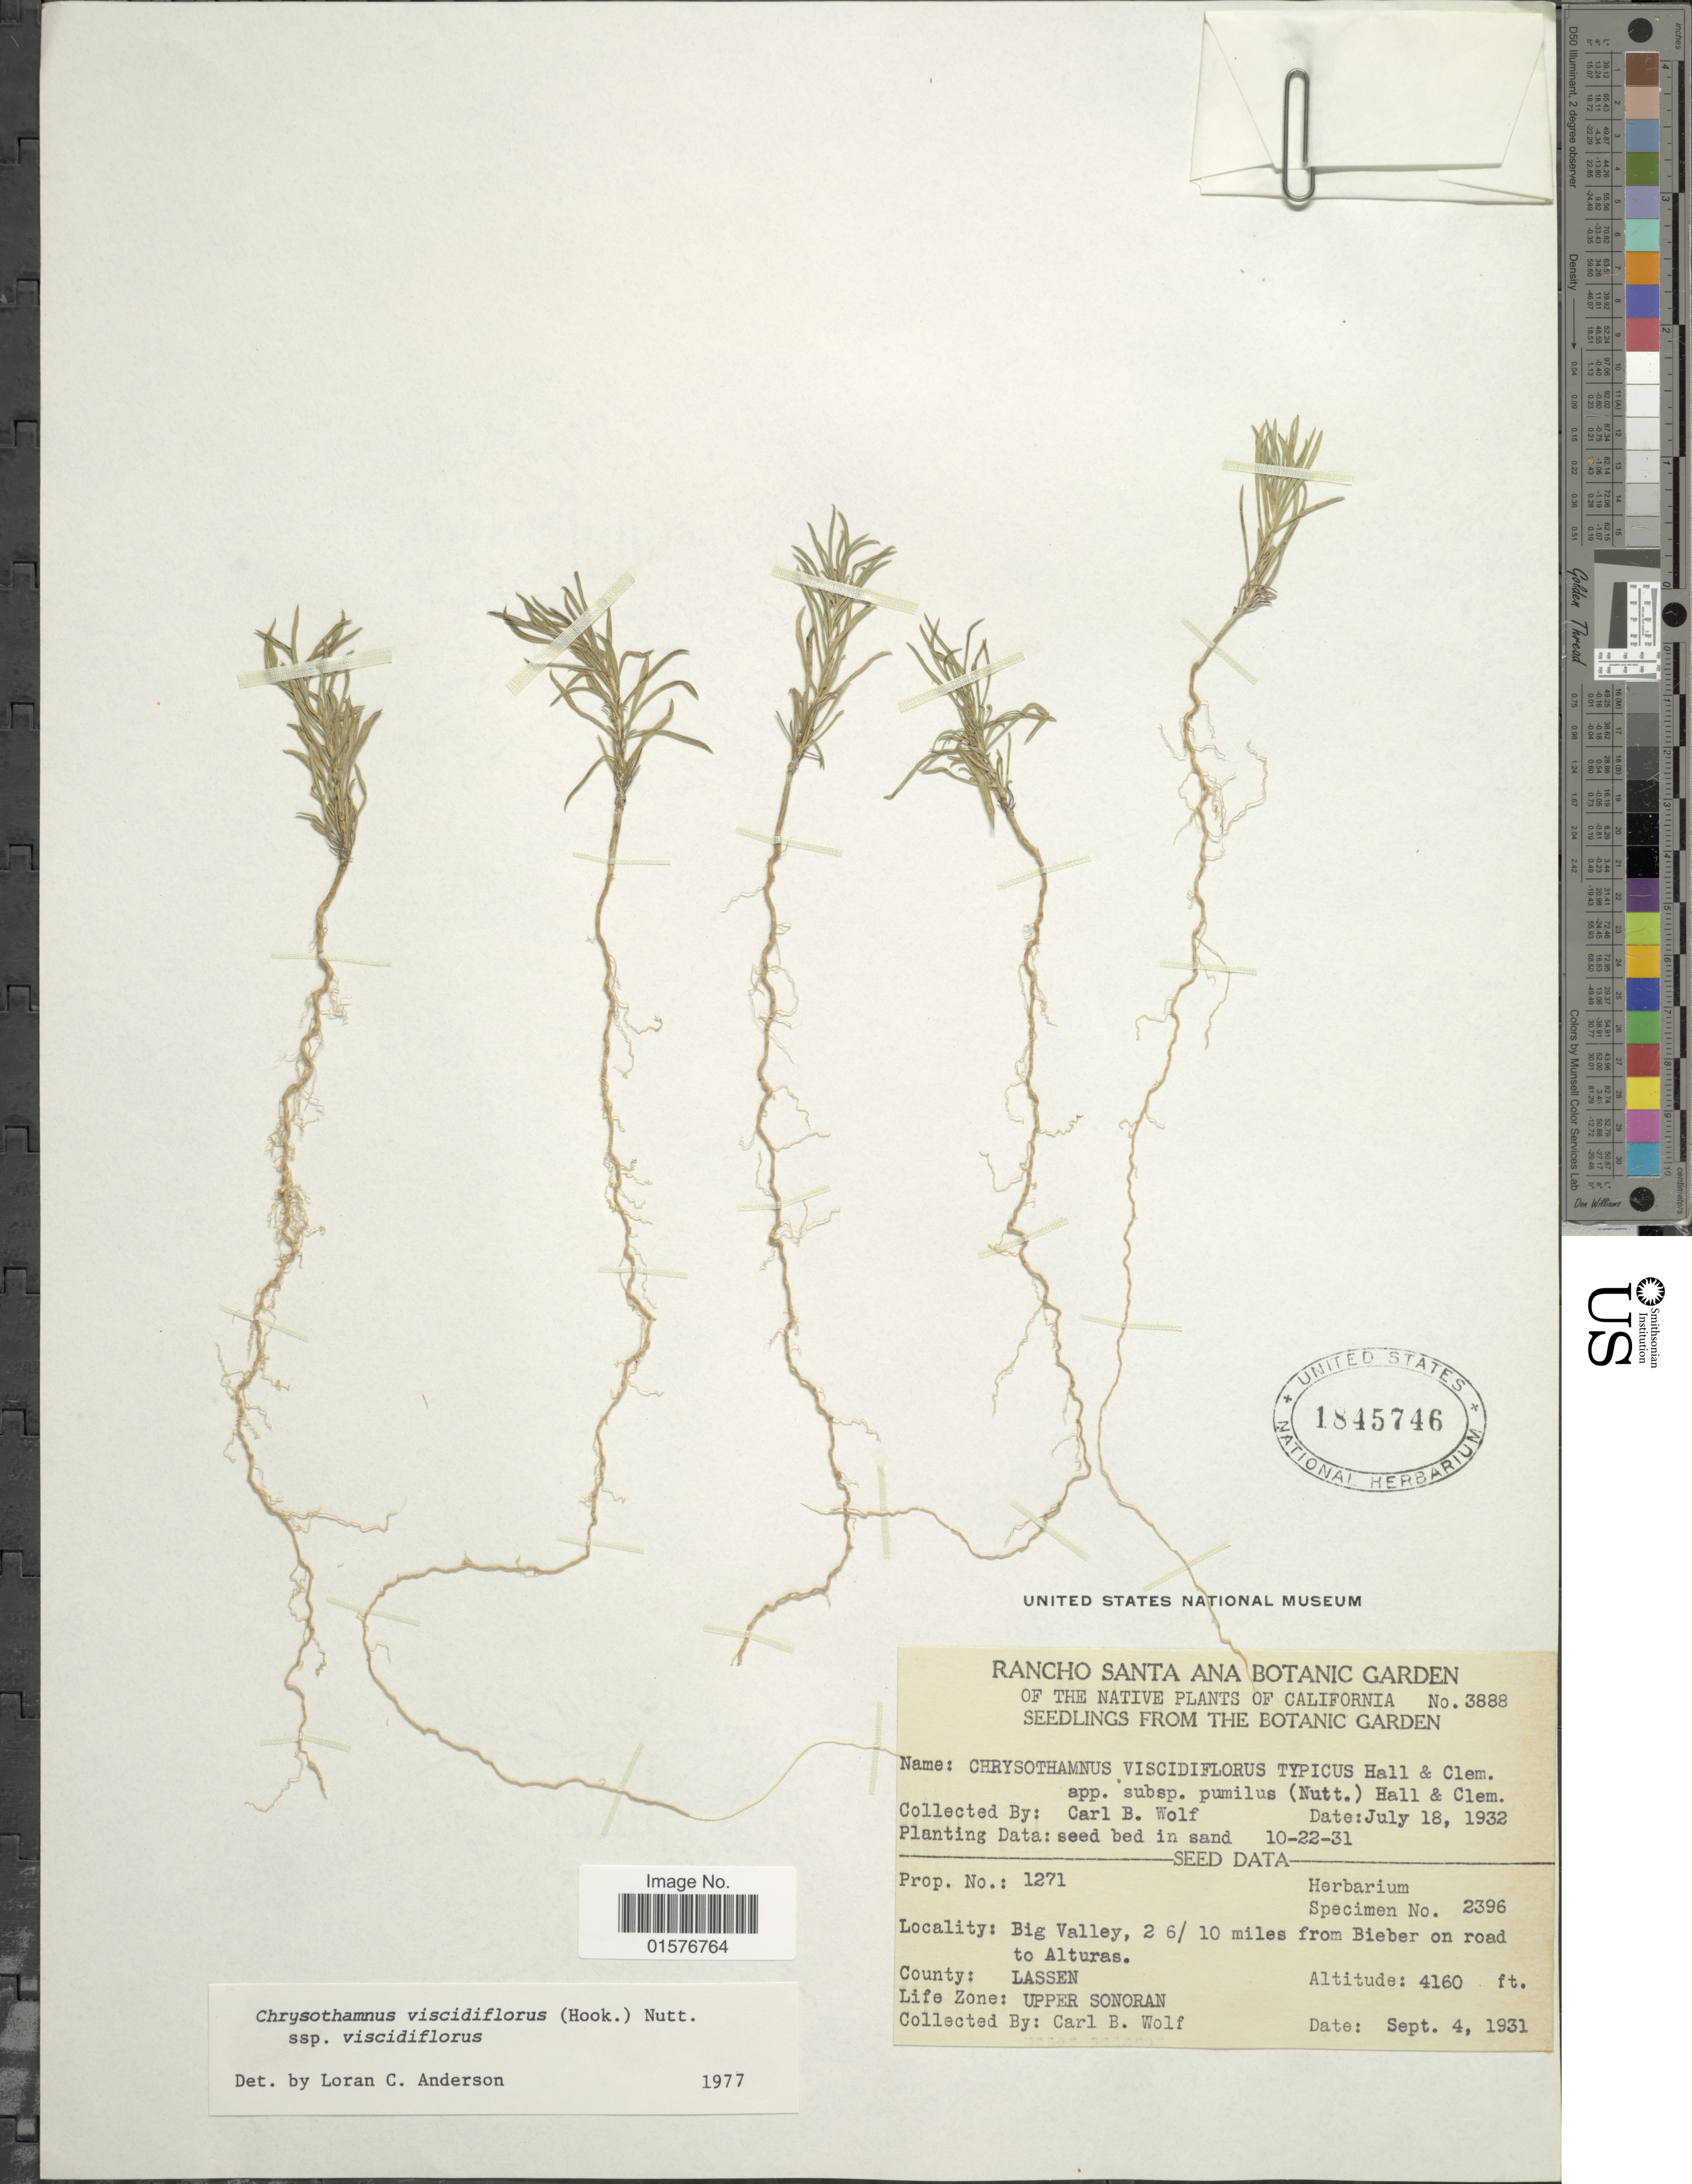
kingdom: Plantae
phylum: Tracheophyta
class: Magnoliopsida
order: Asterales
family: Asteraceae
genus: Chrysothamnus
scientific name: Chrysothamnus viscidiflorus subsp. viscidiflorus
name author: (Hook.) Nutt.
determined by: Urbatsch, Lowell E., Curator (LSU), Louisiana State University (UNITED STATES)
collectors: C. B. Wolf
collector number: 3888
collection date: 1932-07-18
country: United States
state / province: California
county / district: Orange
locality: Rancho Santa Ana Botanic Garden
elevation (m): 1268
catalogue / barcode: US 1845746